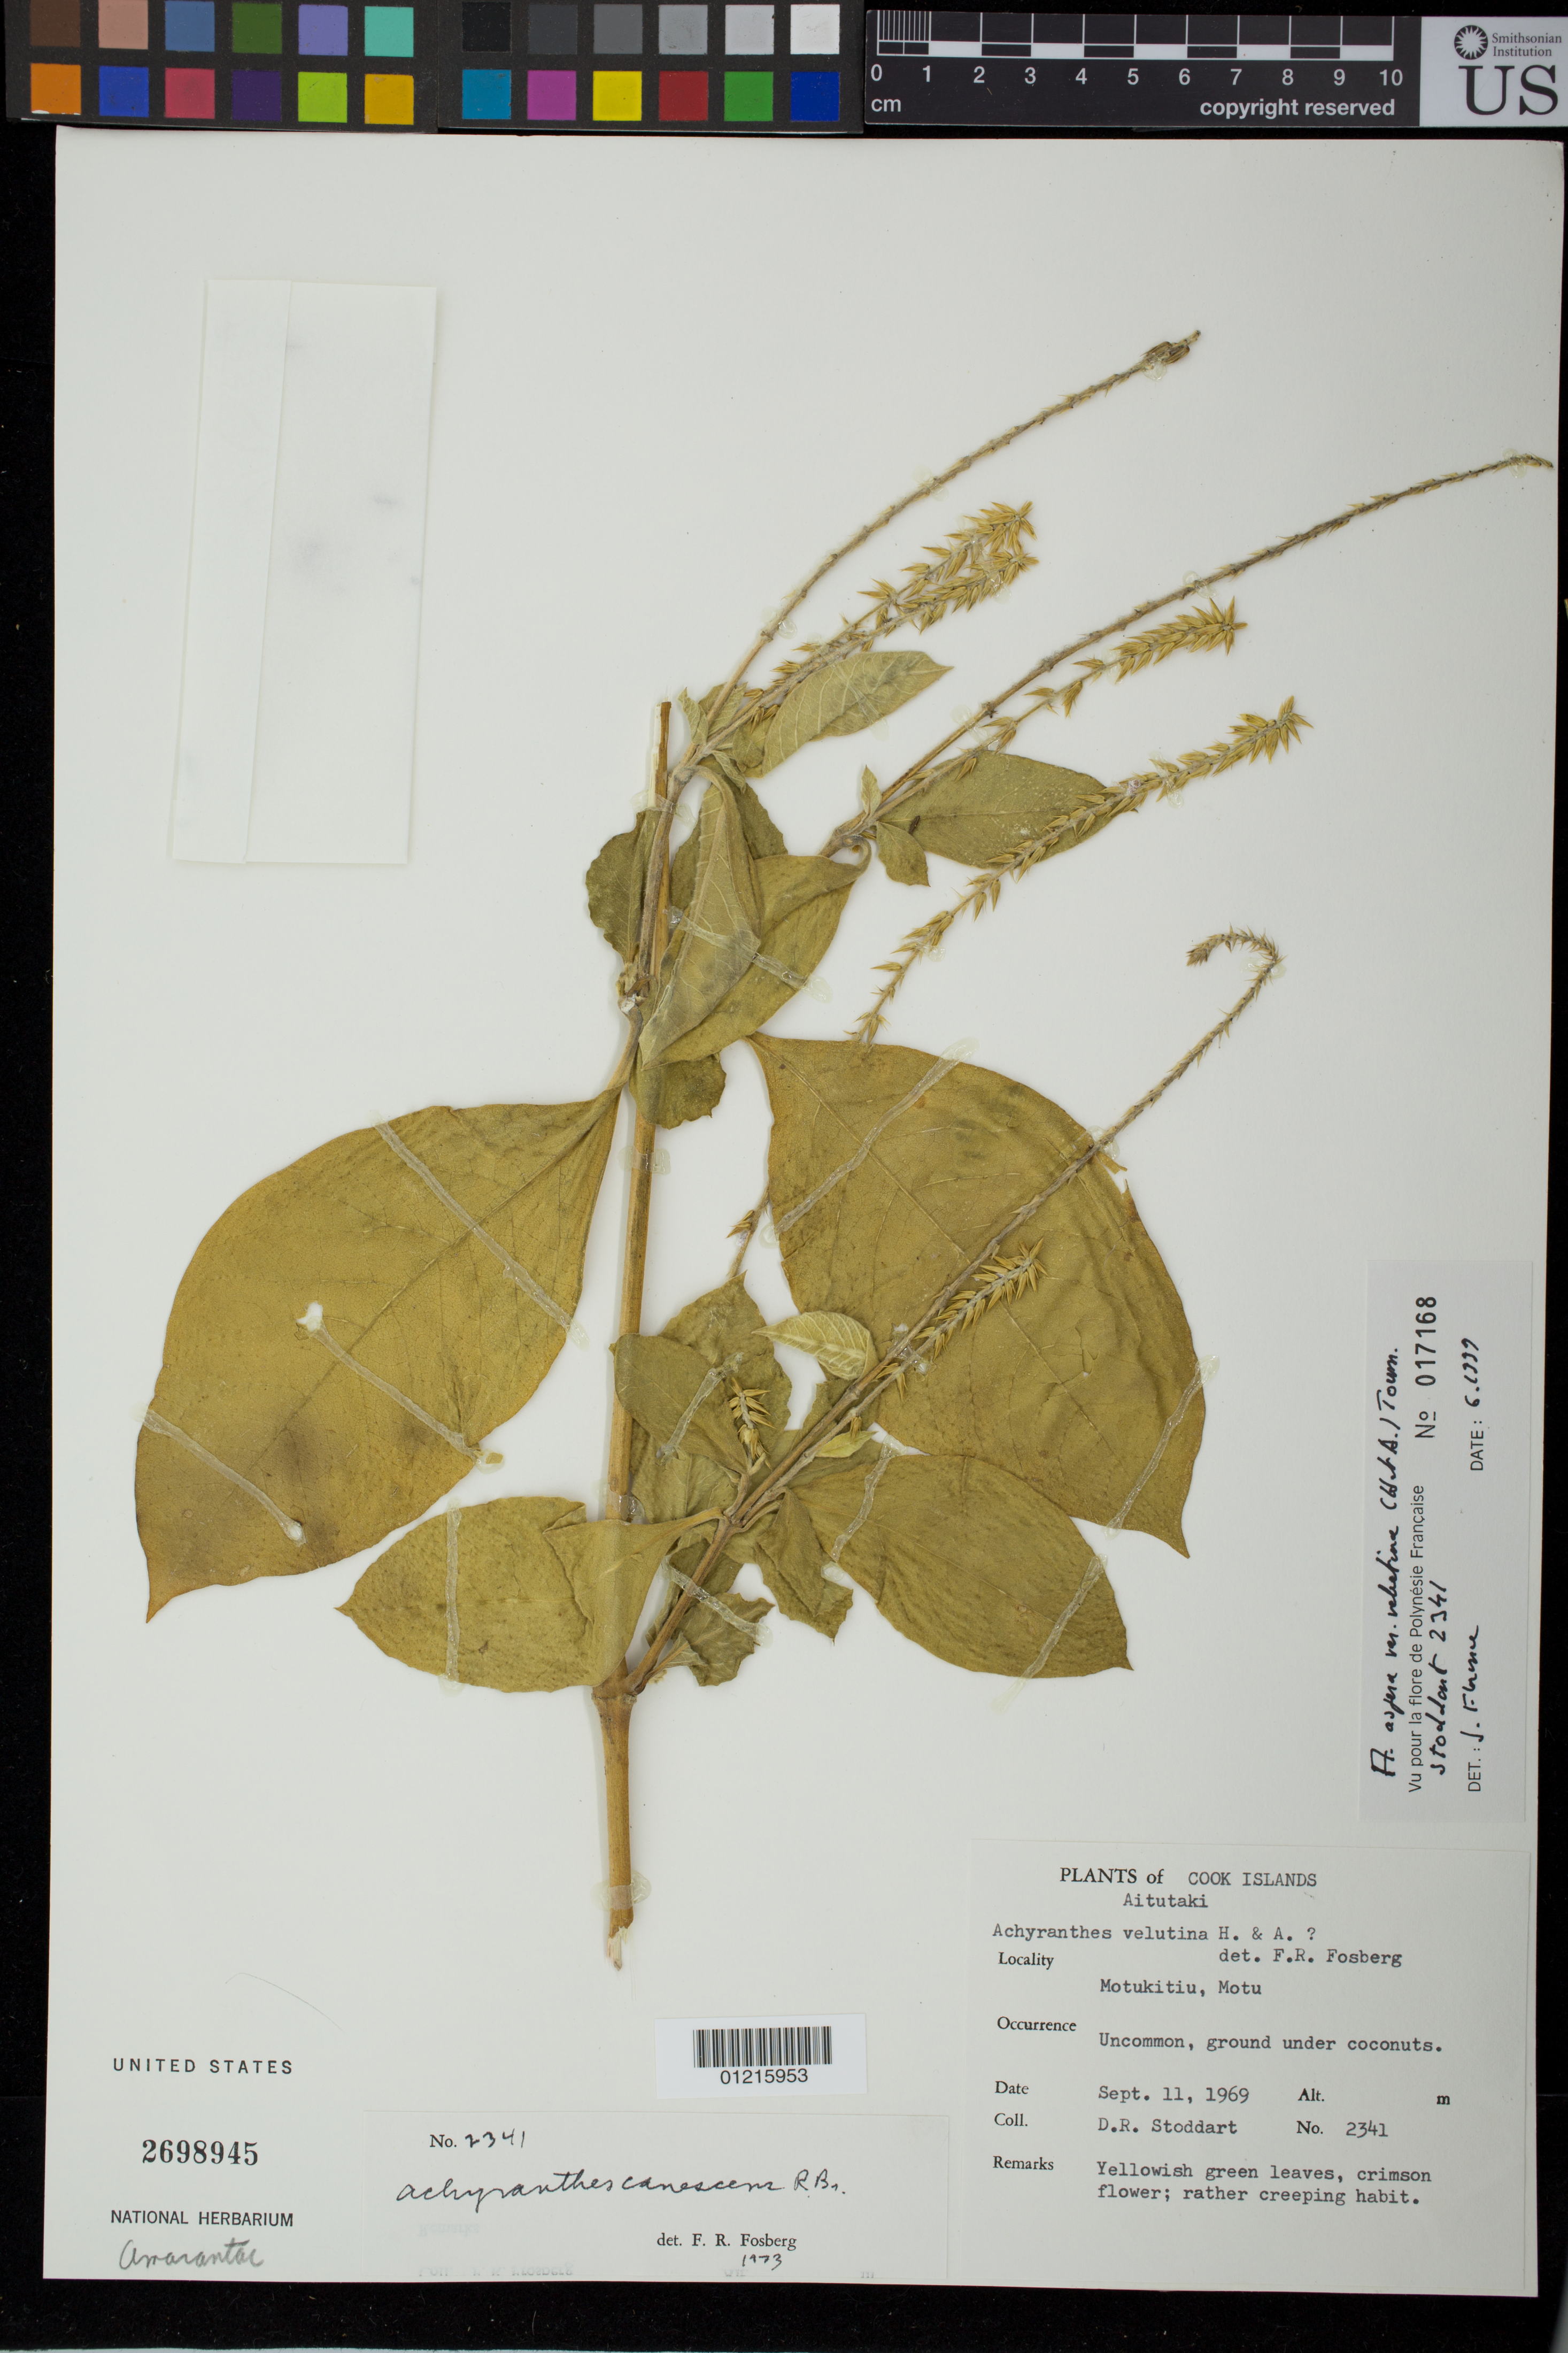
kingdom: Plantae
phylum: Tracheophyta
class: Magnoliopsida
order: Caryophyllales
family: Amaranthaceae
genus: Achyranthes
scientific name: Achyranthes aspera var. velutina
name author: (Hook. & Arn.) C. C. Towns.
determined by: Florence, J.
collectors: D. R. Stoddart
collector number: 2341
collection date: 1969-09-11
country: Cook Islands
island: Aitutaki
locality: Motukitiu, Motu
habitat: Ground under coconuts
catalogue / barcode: US 2698945